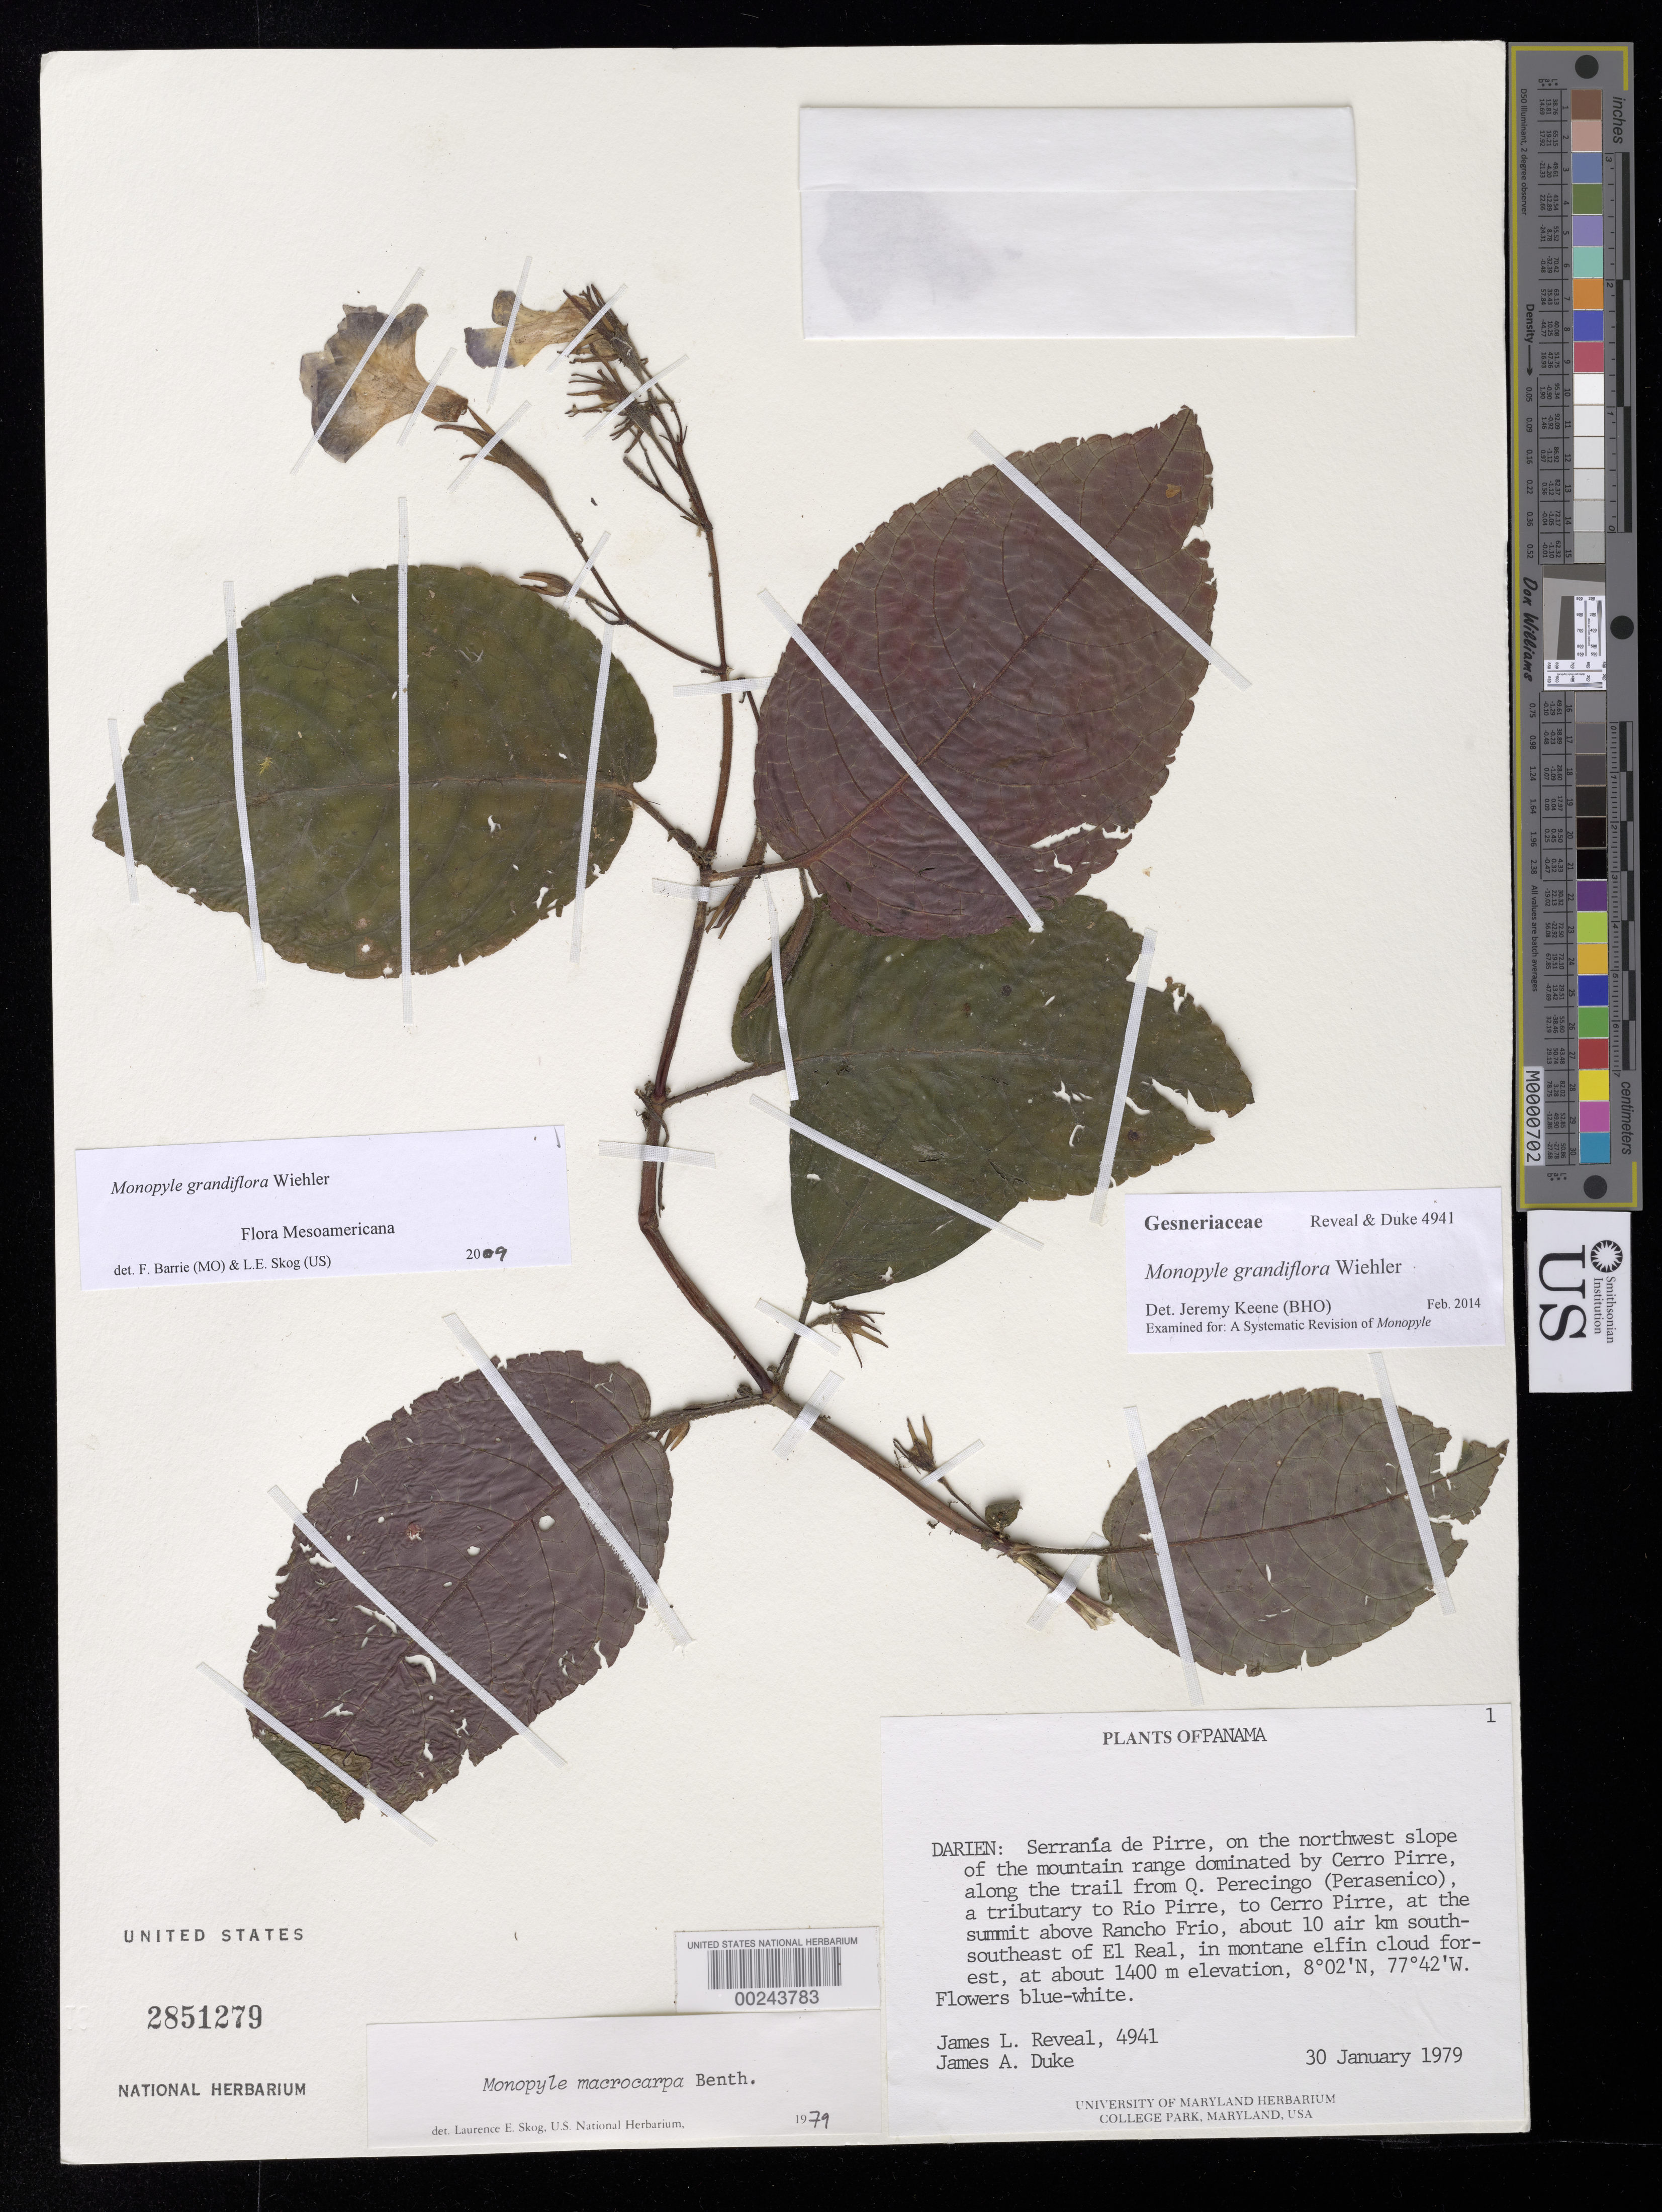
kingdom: Plantae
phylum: Tracheophyta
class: Magnoliopsida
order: Lamiales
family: Gesneriaceae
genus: Monopyle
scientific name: Monopyle grandiflora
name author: Wiehler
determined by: Barrie, F. R.; Skog, Laurence E.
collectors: J. L. Reveal & J. A. Duke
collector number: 4941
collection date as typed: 30 Jan 1979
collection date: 1979-01-30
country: Panama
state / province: Darién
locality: Serrania de Pirre, on the NW slope of mountain range dominated by Cerro Pirre, along trail from Q Percingo, ...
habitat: Montane elfin cloud forest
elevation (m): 1400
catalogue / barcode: US 2851279